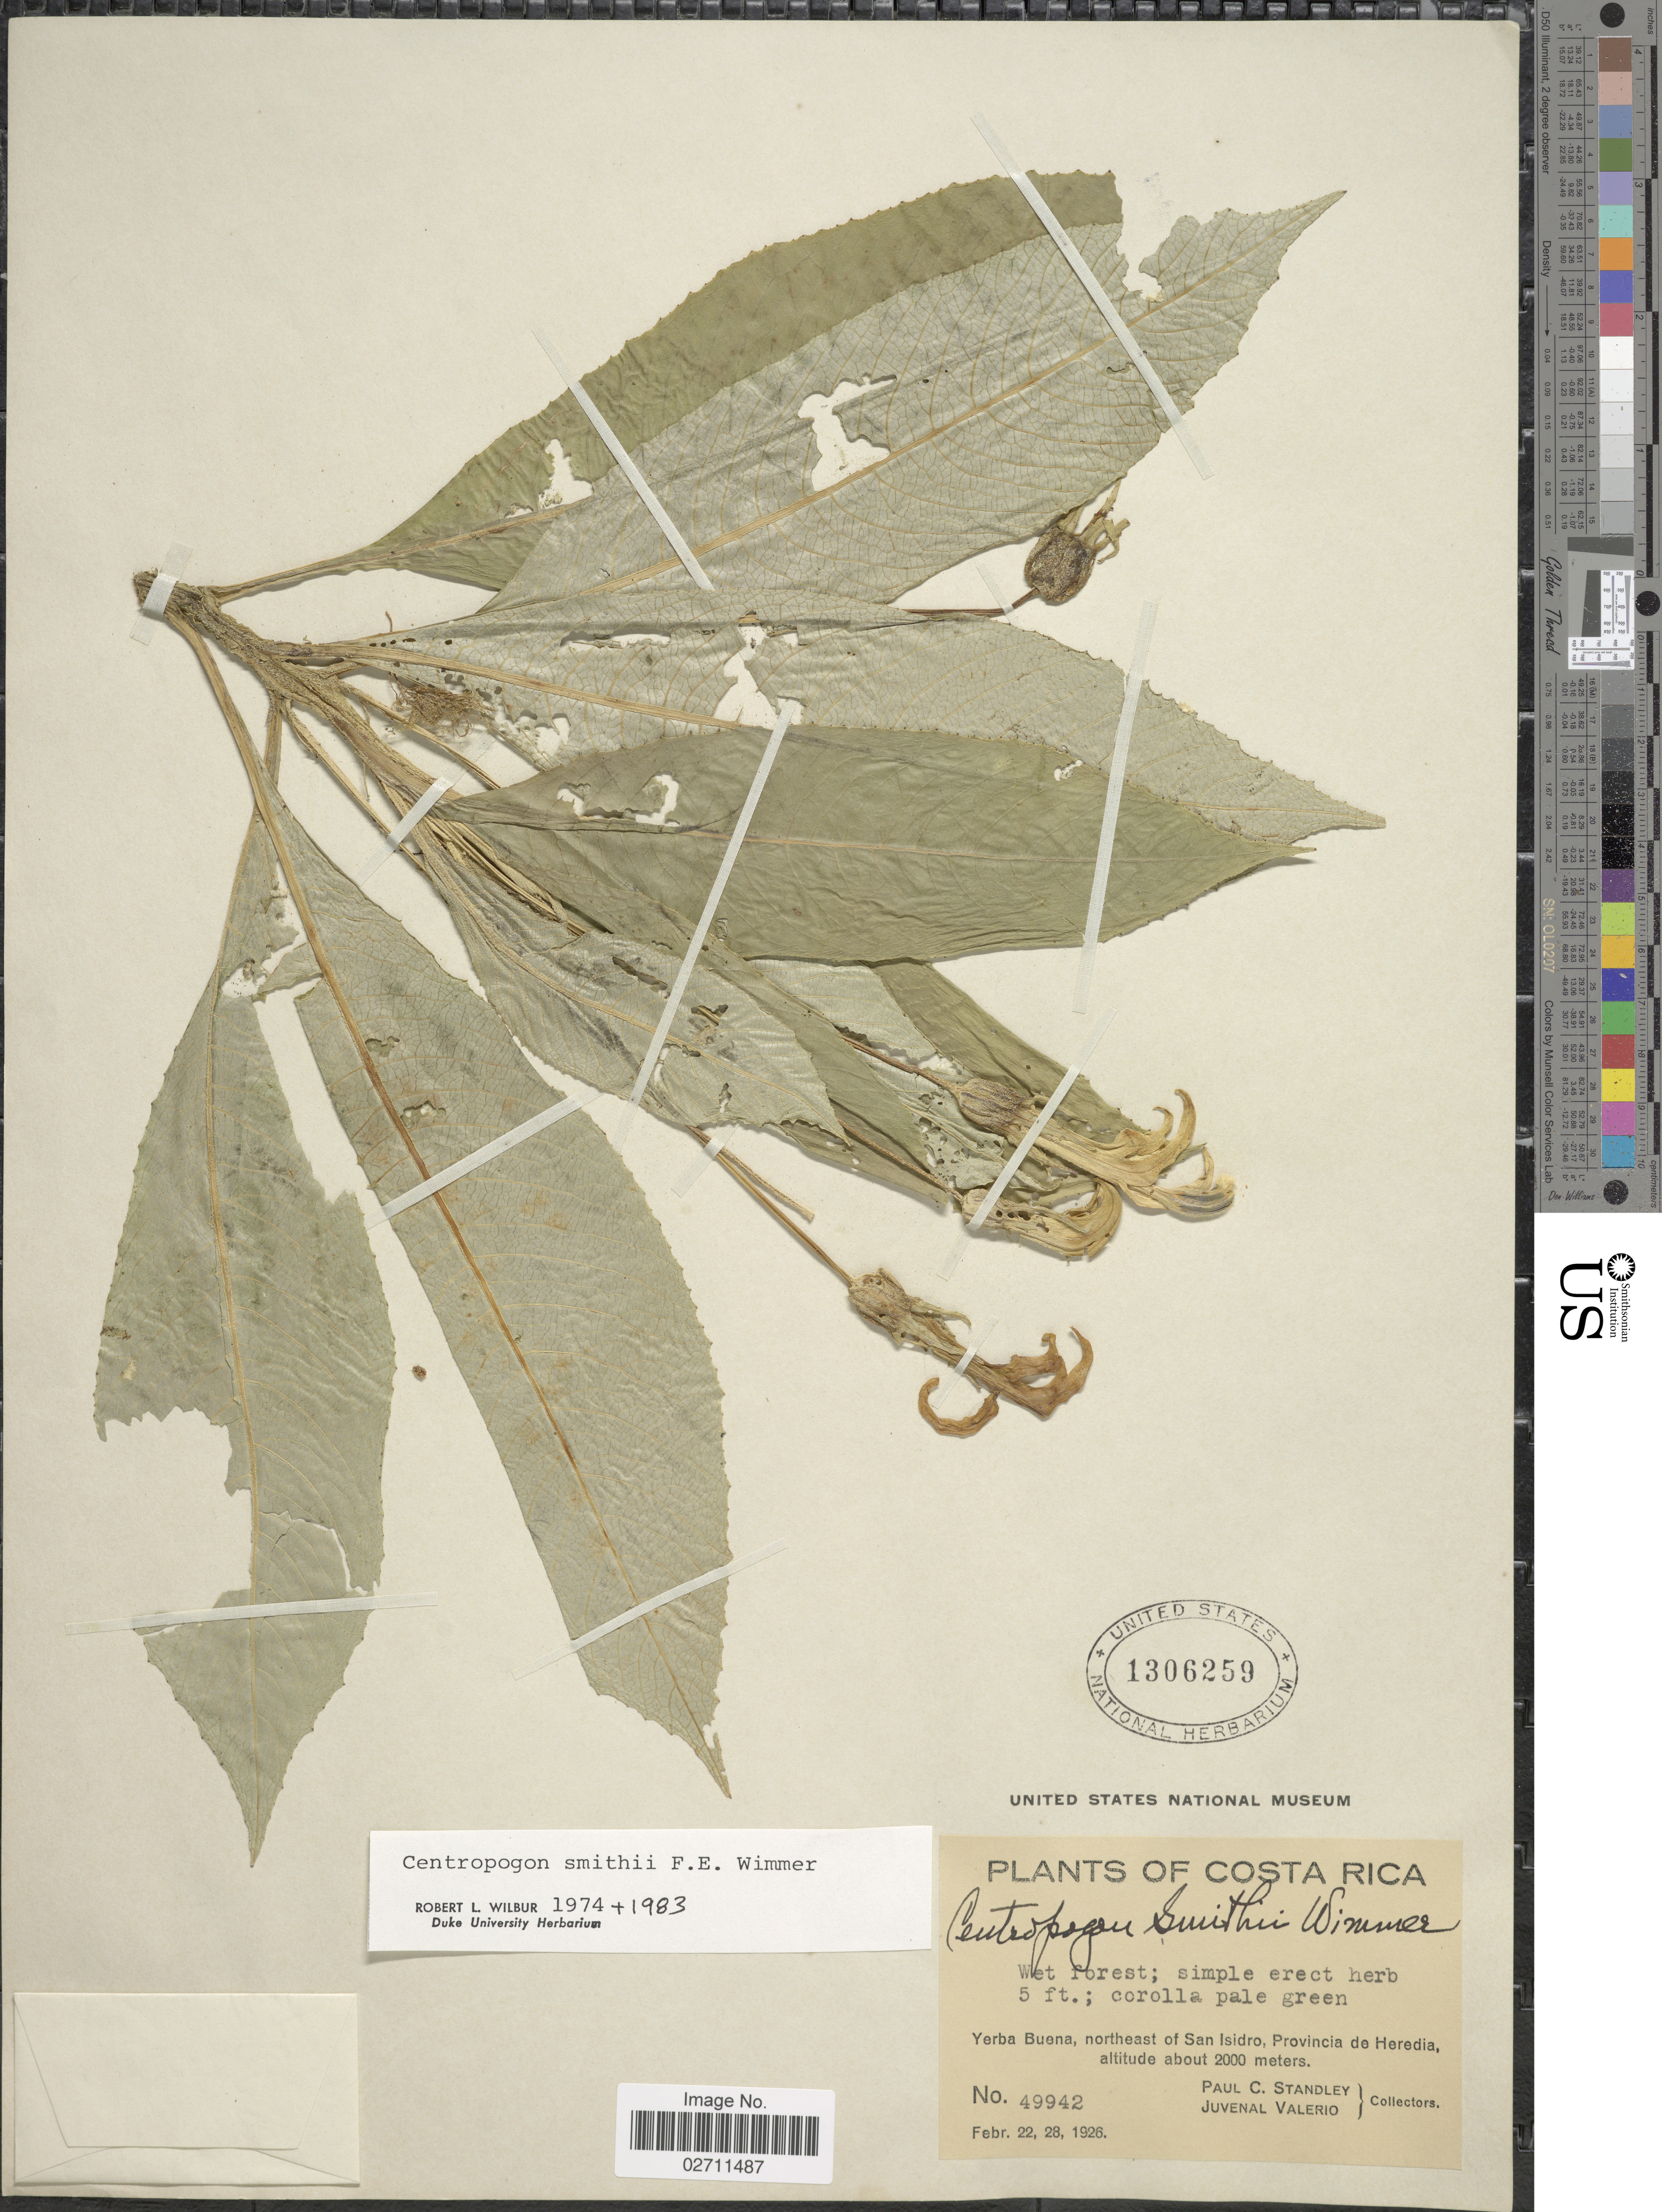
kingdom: Plantae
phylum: Tracheophyta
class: Magnoliopsida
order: Asterales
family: Campanulaceae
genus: Centropogon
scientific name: Centropogon smithii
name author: E. Wimm.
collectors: P. C. Standley & J. Valerio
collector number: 49942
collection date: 1926-02-22/1926-02-28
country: Costa Rica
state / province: Heredia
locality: Yerba Buena, northeast of San Isidro.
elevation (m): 2000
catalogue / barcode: US 1306259